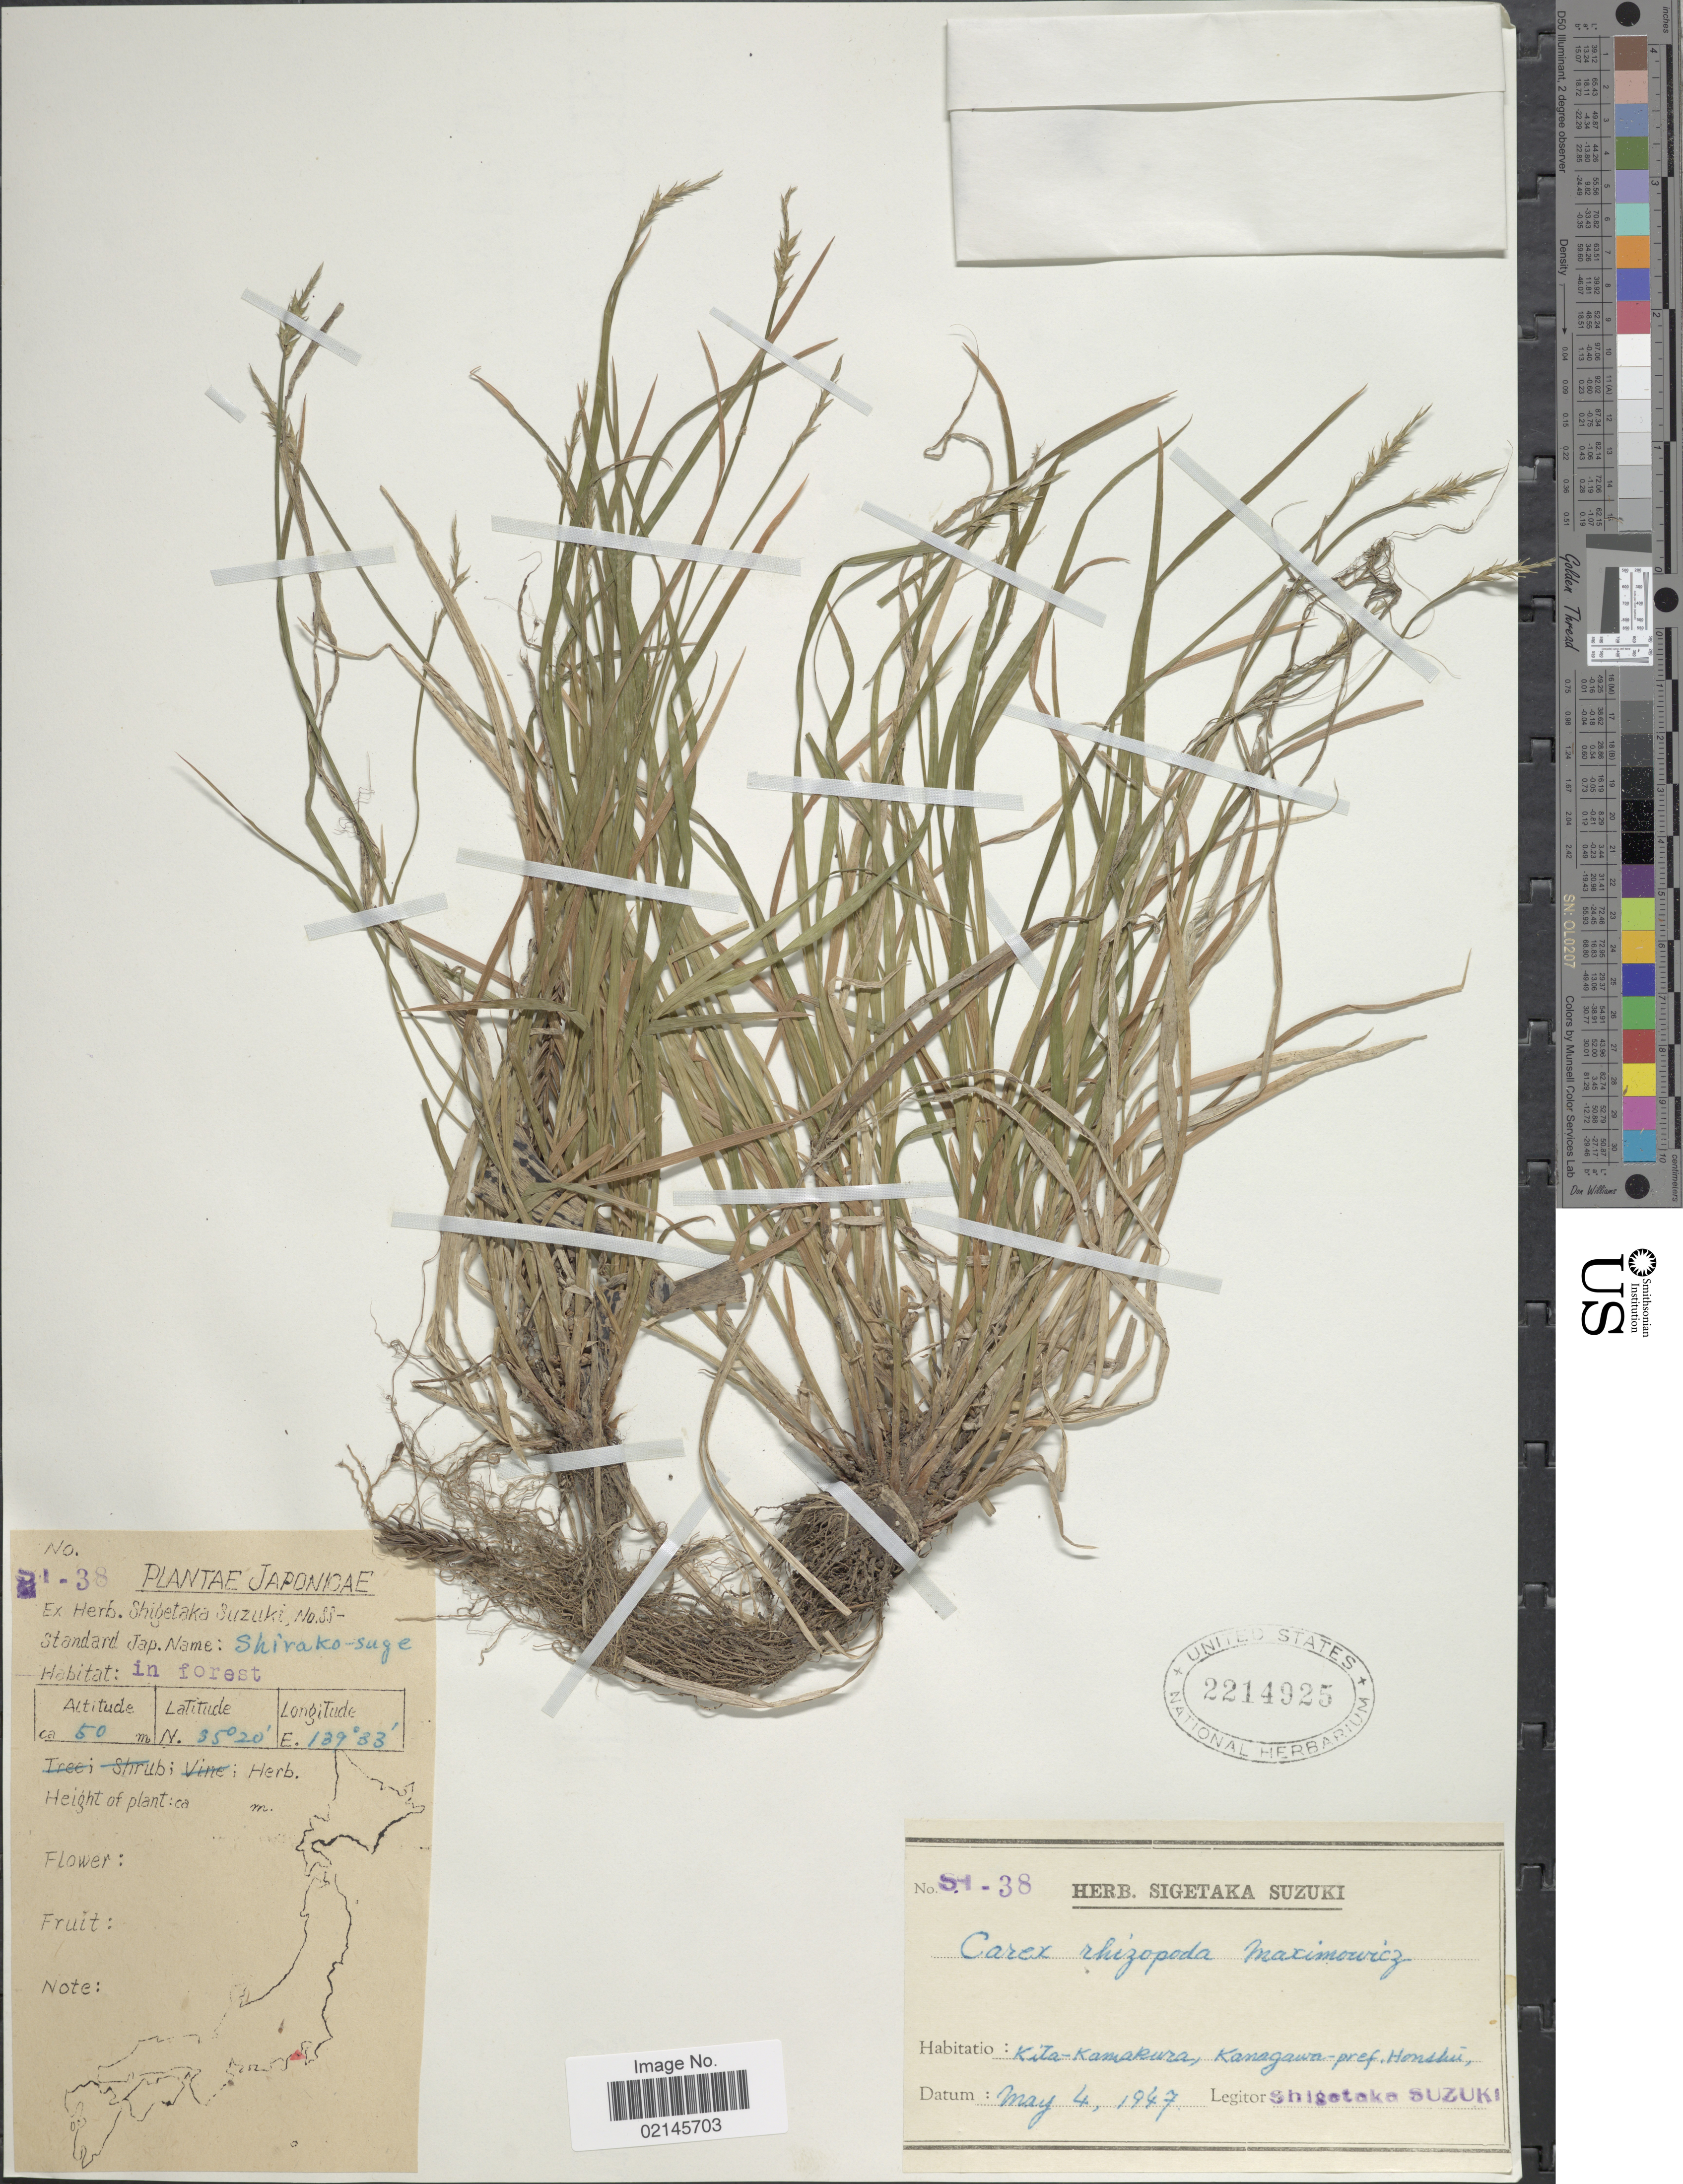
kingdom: Plantae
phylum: Tracheophyta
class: Liliopsida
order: Poales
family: Cyperaceae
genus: Carex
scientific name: Carex rhizopoda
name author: Maxim.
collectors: S. Suzuki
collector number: Si-38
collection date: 1947-05-04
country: Japan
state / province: Kanagawa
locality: Kita-Kamakura, Kanagawa-pref., Honshu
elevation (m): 50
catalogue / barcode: US 2214925